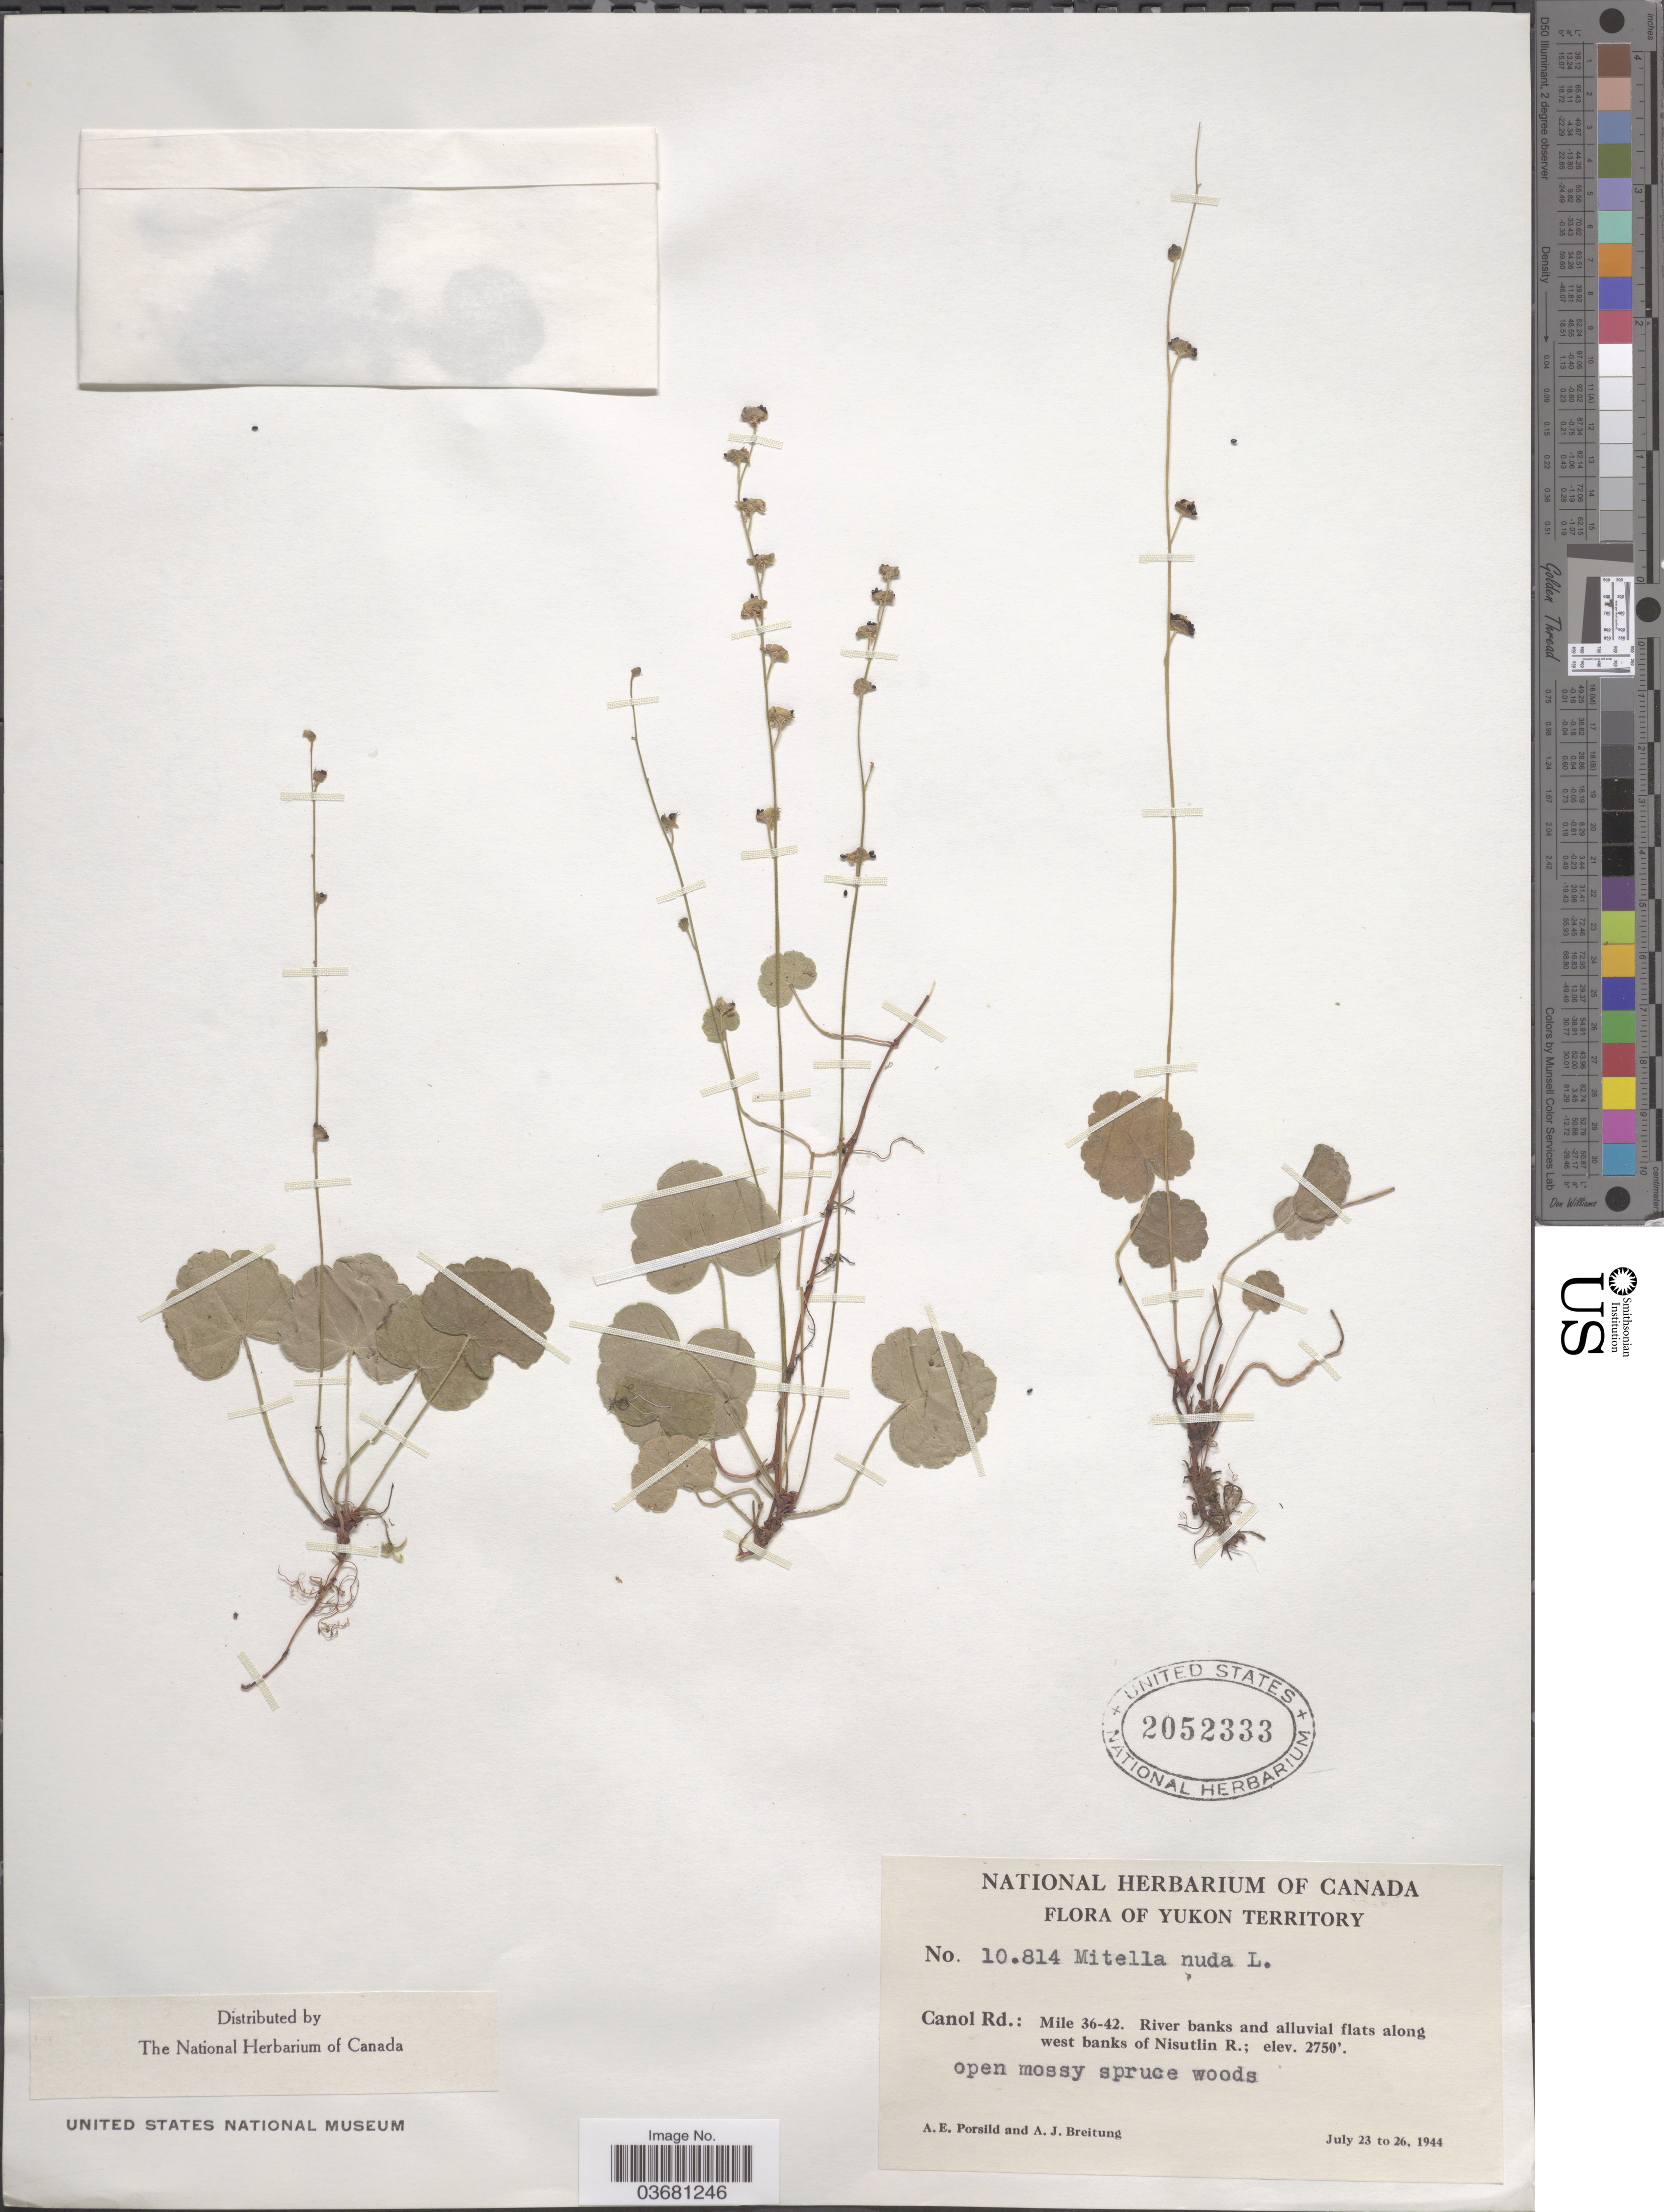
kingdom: Plantae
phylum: Tracheophyta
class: Magnoliopsida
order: Saxifragales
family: Saxifragaceae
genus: Mitella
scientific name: Mitella nuda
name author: L.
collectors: A. E. Porsild & A. Breitung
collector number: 10814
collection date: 1944-07-23/1944-07-26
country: Canada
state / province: Yukon Territory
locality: Canol Rd.: Mile 36-42. River banks and alluvial flats along west banks of Nisutlin R.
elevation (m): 838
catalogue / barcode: US 2052333